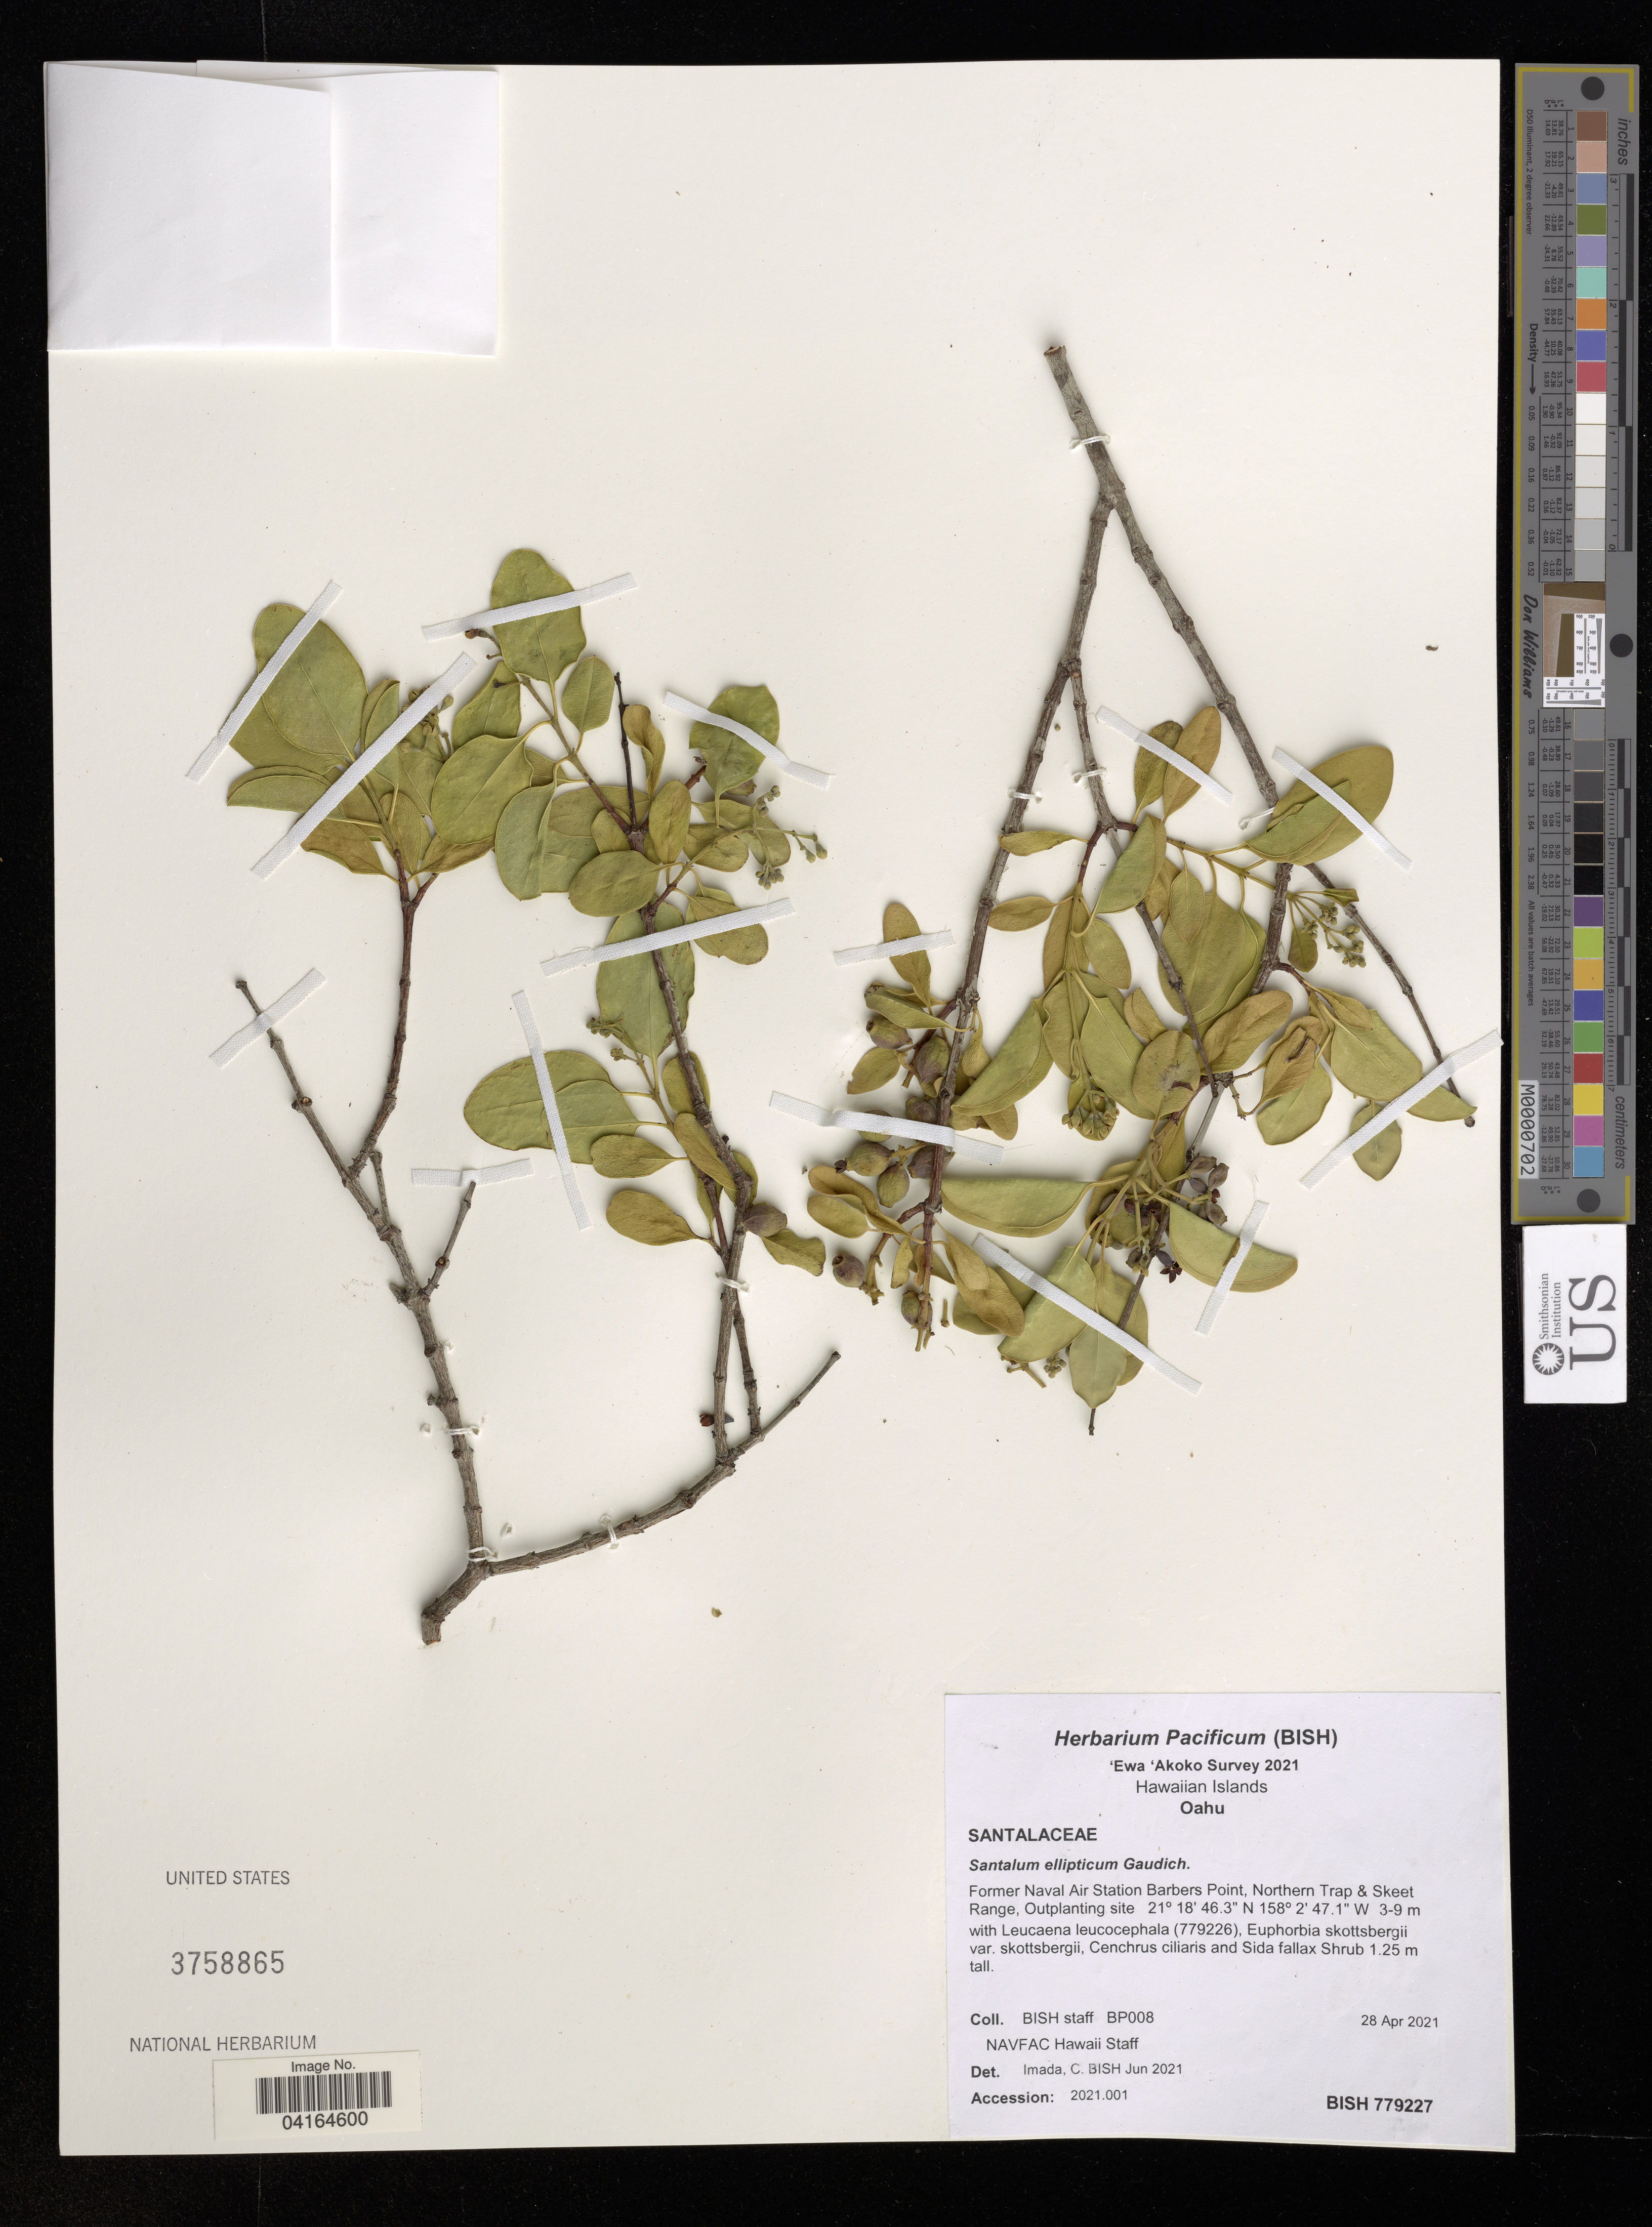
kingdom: Plantae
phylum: Tracheophyta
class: Magnoliopsida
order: Santalales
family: Santalaceae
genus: Santalum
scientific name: Santalum ellipticum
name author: Gaudich.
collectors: Bernice P. Bishop Museum & N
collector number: BP008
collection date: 2021-04-28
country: United States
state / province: Hawaii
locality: Hawaiian Islands. Oahu. Former Naval Air Station Barbers Point, Northern Trap & Skeet Range, Outplanting site.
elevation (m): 3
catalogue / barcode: US 3758865